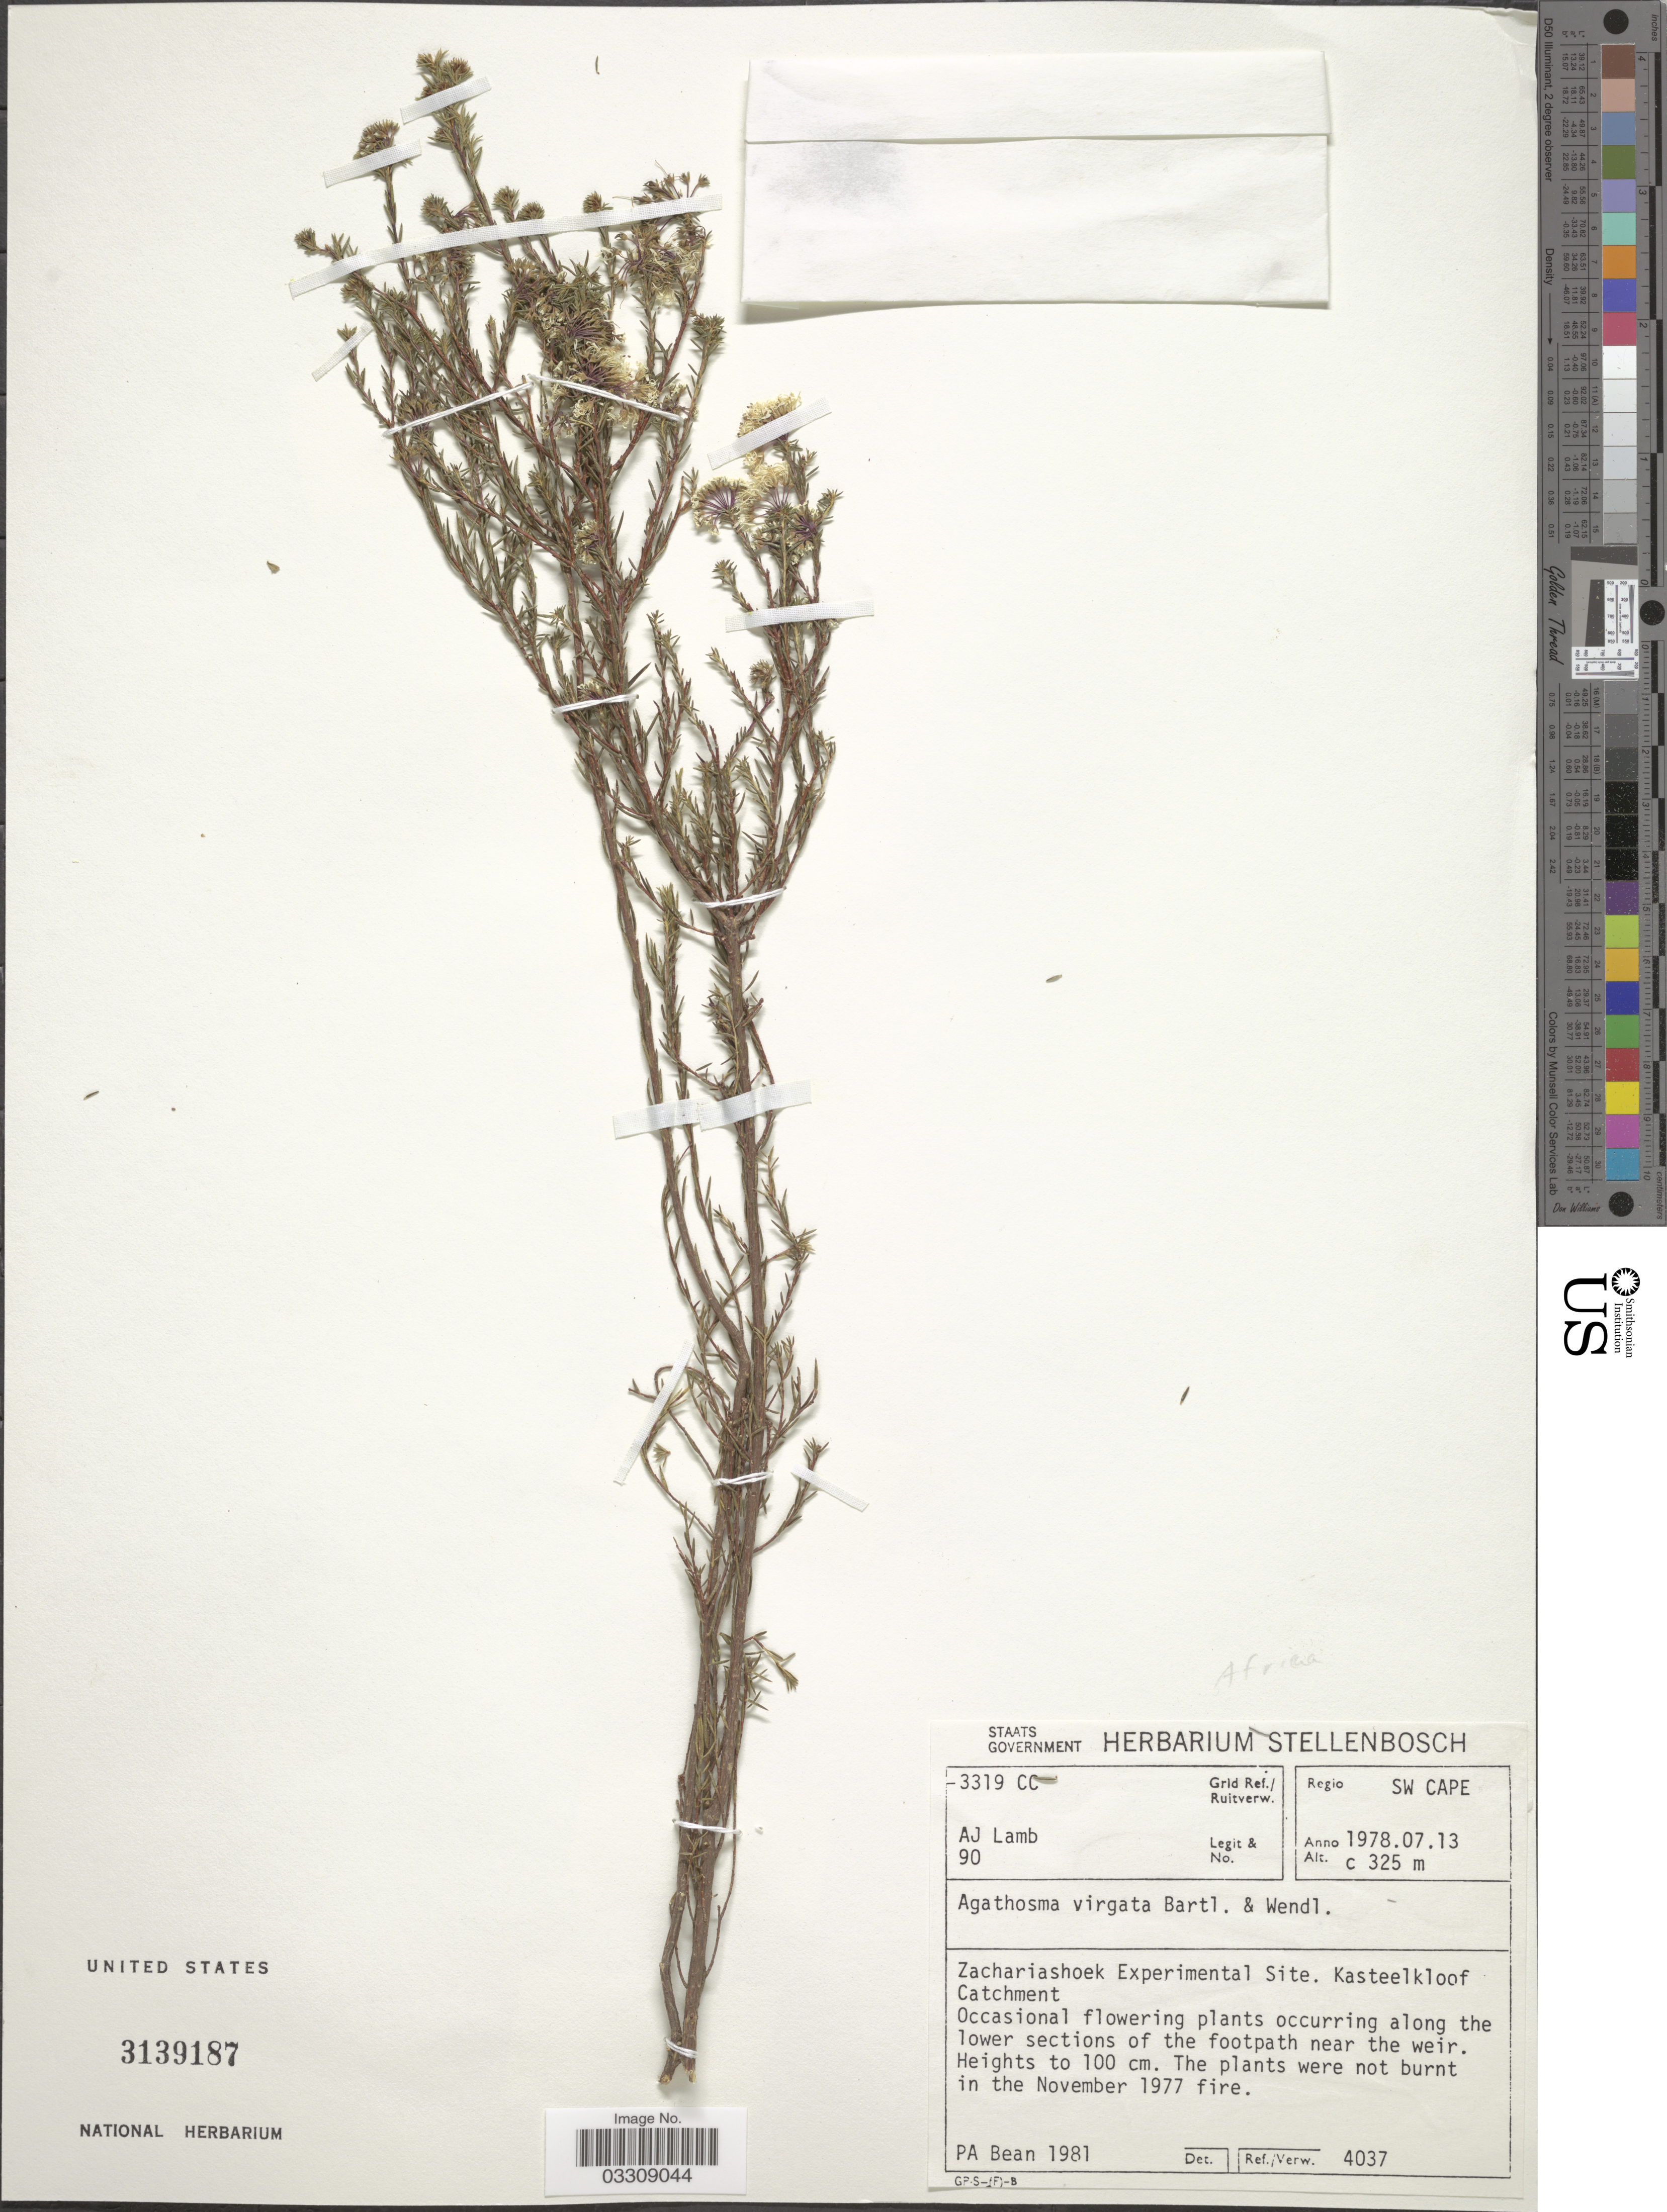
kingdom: Plantae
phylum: Tracheophyta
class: Magnoliopsida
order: Sapindales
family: Rutaceae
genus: Agathosma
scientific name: Agathosma virgata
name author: Bartl.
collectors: A. J. Lamb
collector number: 90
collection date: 1978-07-13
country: South Africa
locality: Regio SW Cape. Grid Ref./ Ruitverw. 3319 CC. Zachariashoek Experimental Site. Kasteelkloof Catchment.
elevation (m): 325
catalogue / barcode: US 3139187